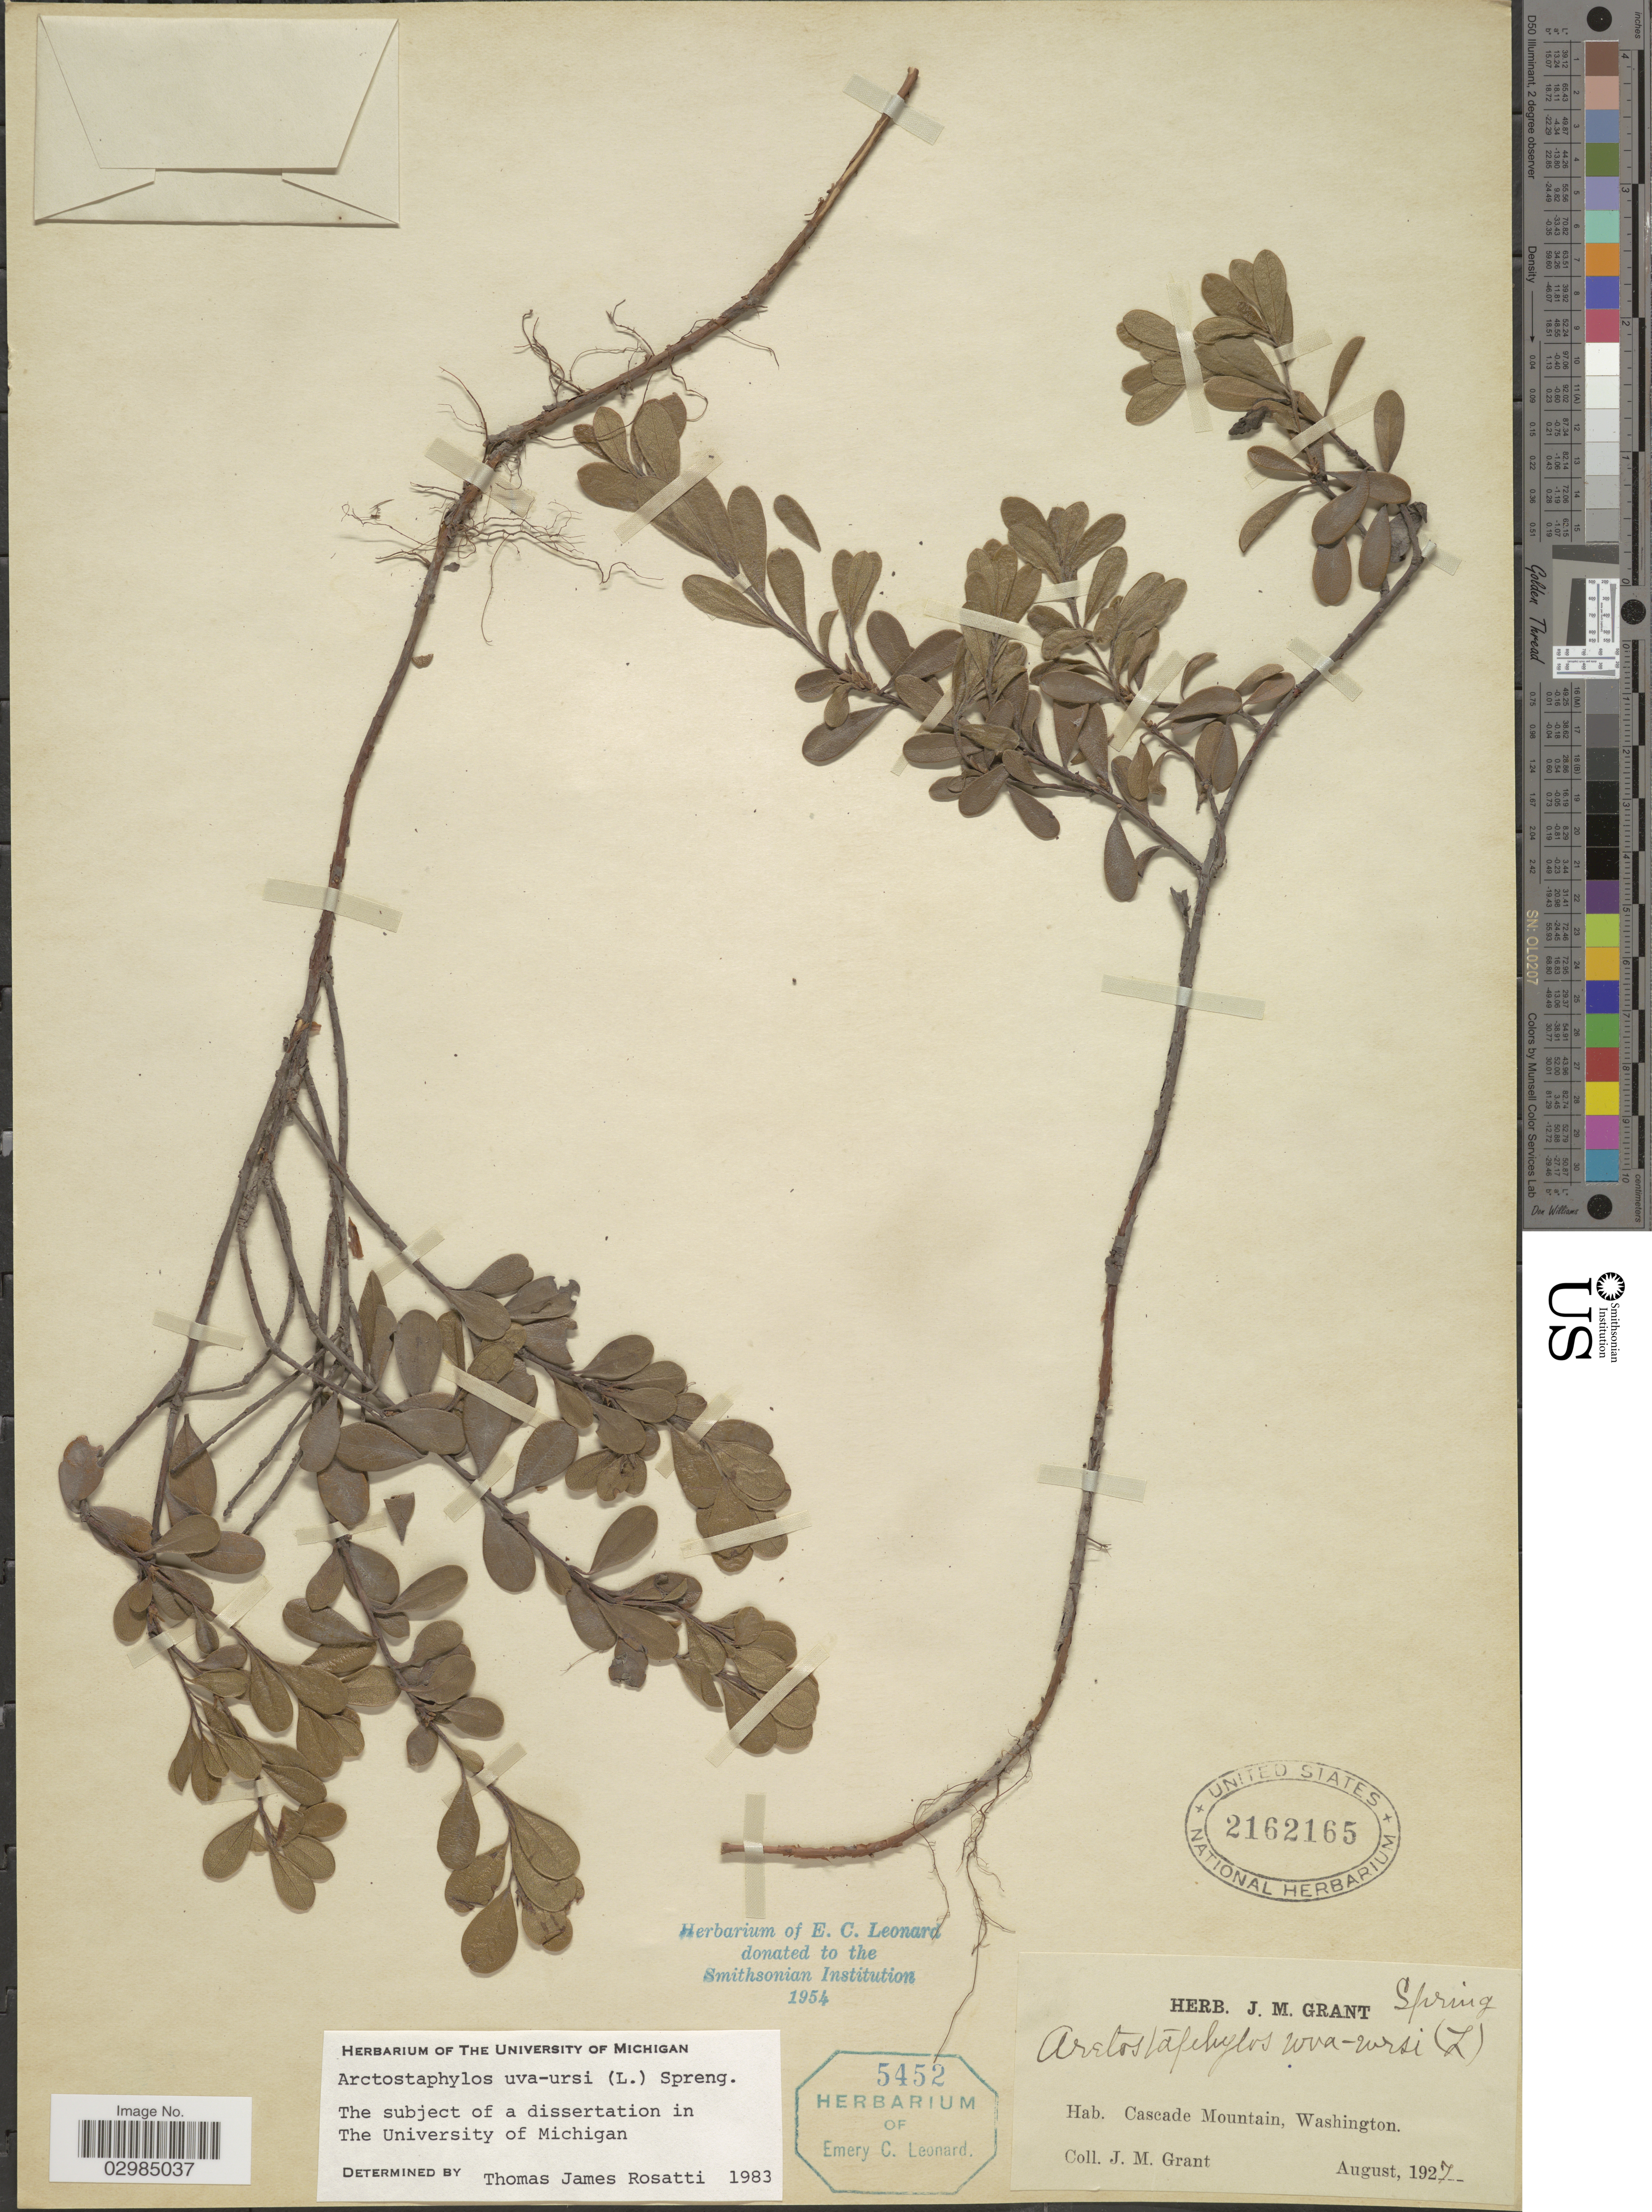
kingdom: Plantae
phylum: Tracheophyta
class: Magnoliopsida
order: Ericales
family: Ericaceae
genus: Arctostaphylos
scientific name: Arctostaphylos uva-ursi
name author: (L.) Spreng.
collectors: J. M. Grant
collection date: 1927-08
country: United States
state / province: Washington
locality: Cascade Mountain.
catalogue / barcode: US 2162165